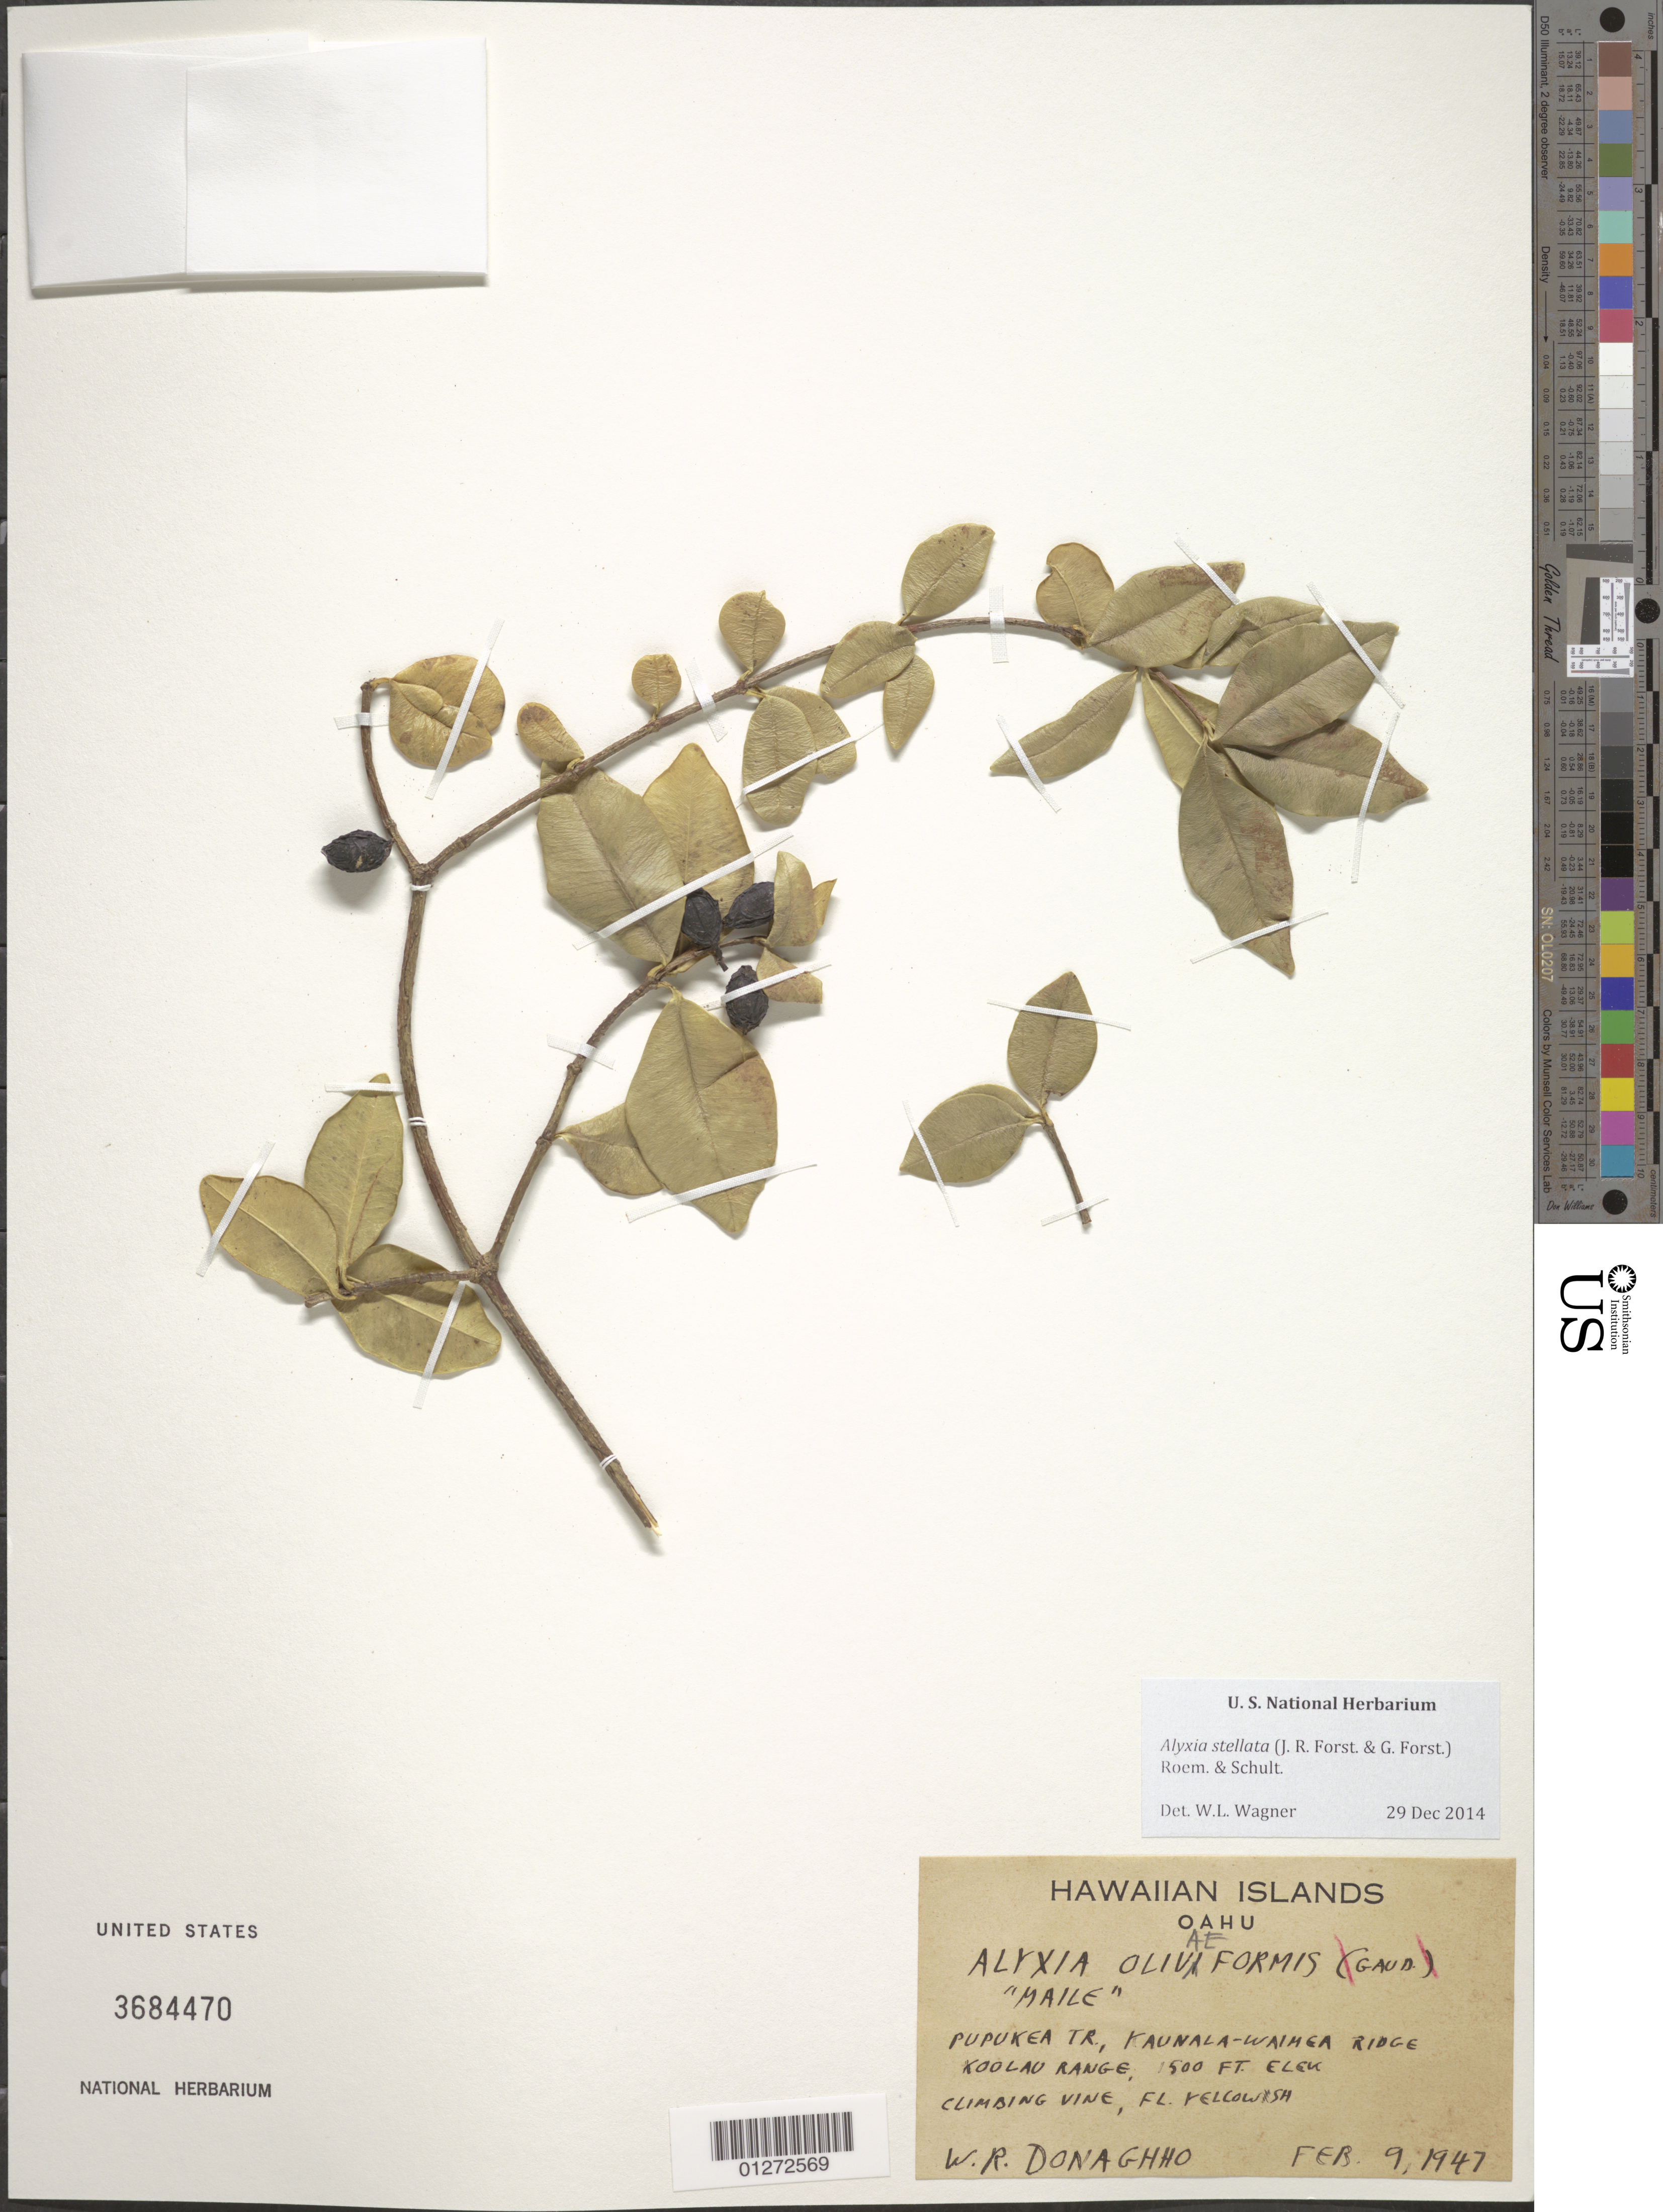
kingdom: Plantae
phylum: Tracheophyta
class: Magnoliopsida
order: Gentianales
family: Apocynaceae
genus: Alyxia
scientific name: Alyxia stellata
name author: (J.R. Forst. & G. Forst.) Roem. & Schult.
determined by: Wagner, W. L., (BOT), Smithsonian Institution - National Museum of Natural History (UNITED STATES)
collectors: W. Donaghho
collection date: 1947-02-09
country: United States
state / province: Hawaii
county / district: Honolulu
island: Oahu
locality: Pupukea Tr., Kaunala-Waimea Ridge, Koolau Range.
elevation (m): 457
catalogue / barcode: US 3684470